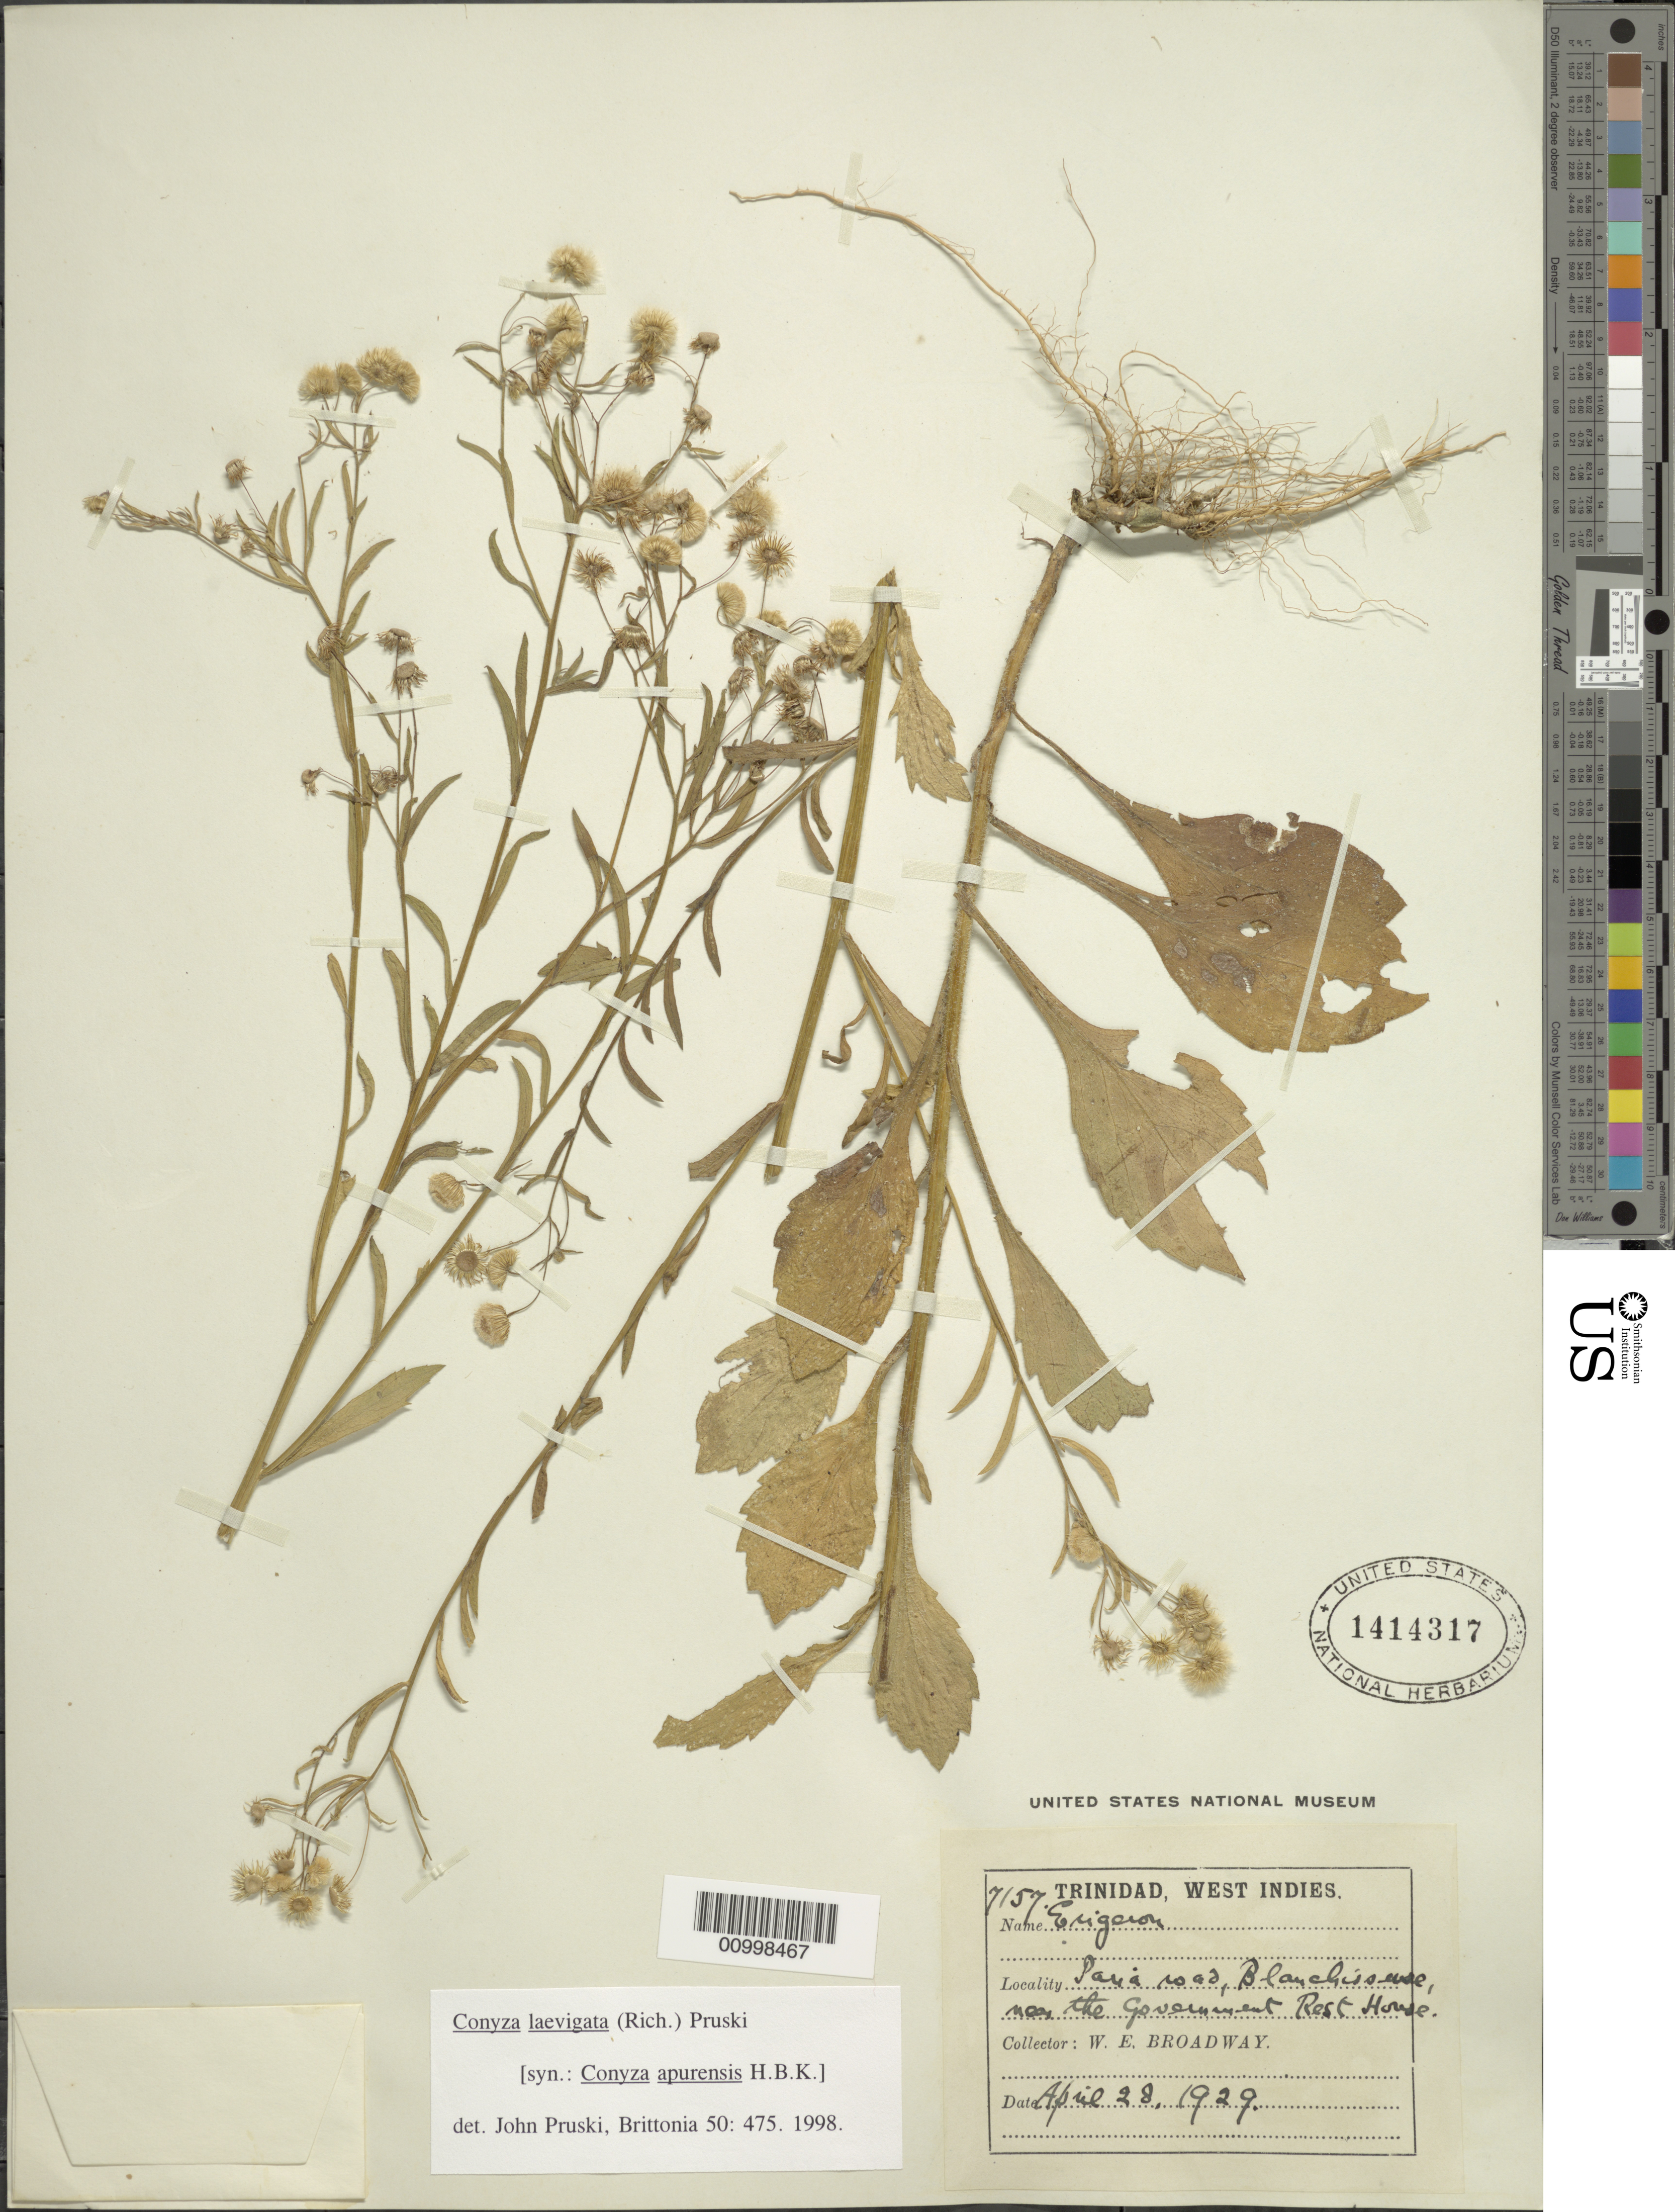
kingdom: Plantae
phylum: Tracheophyta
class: Magnoliopsida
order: Asterales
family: Asteraceae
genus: Conyza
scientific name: Conyza laevigata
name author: (Rich.) Pruski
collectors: W. E. Broadway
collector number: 7157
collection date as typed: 28 Apr 1929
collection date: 1929-04-28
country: Trinidad and Tobago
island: Trinidad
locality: Sania Road, Blanchisseuse, near the Government Rest House.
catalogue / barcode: US 1414317